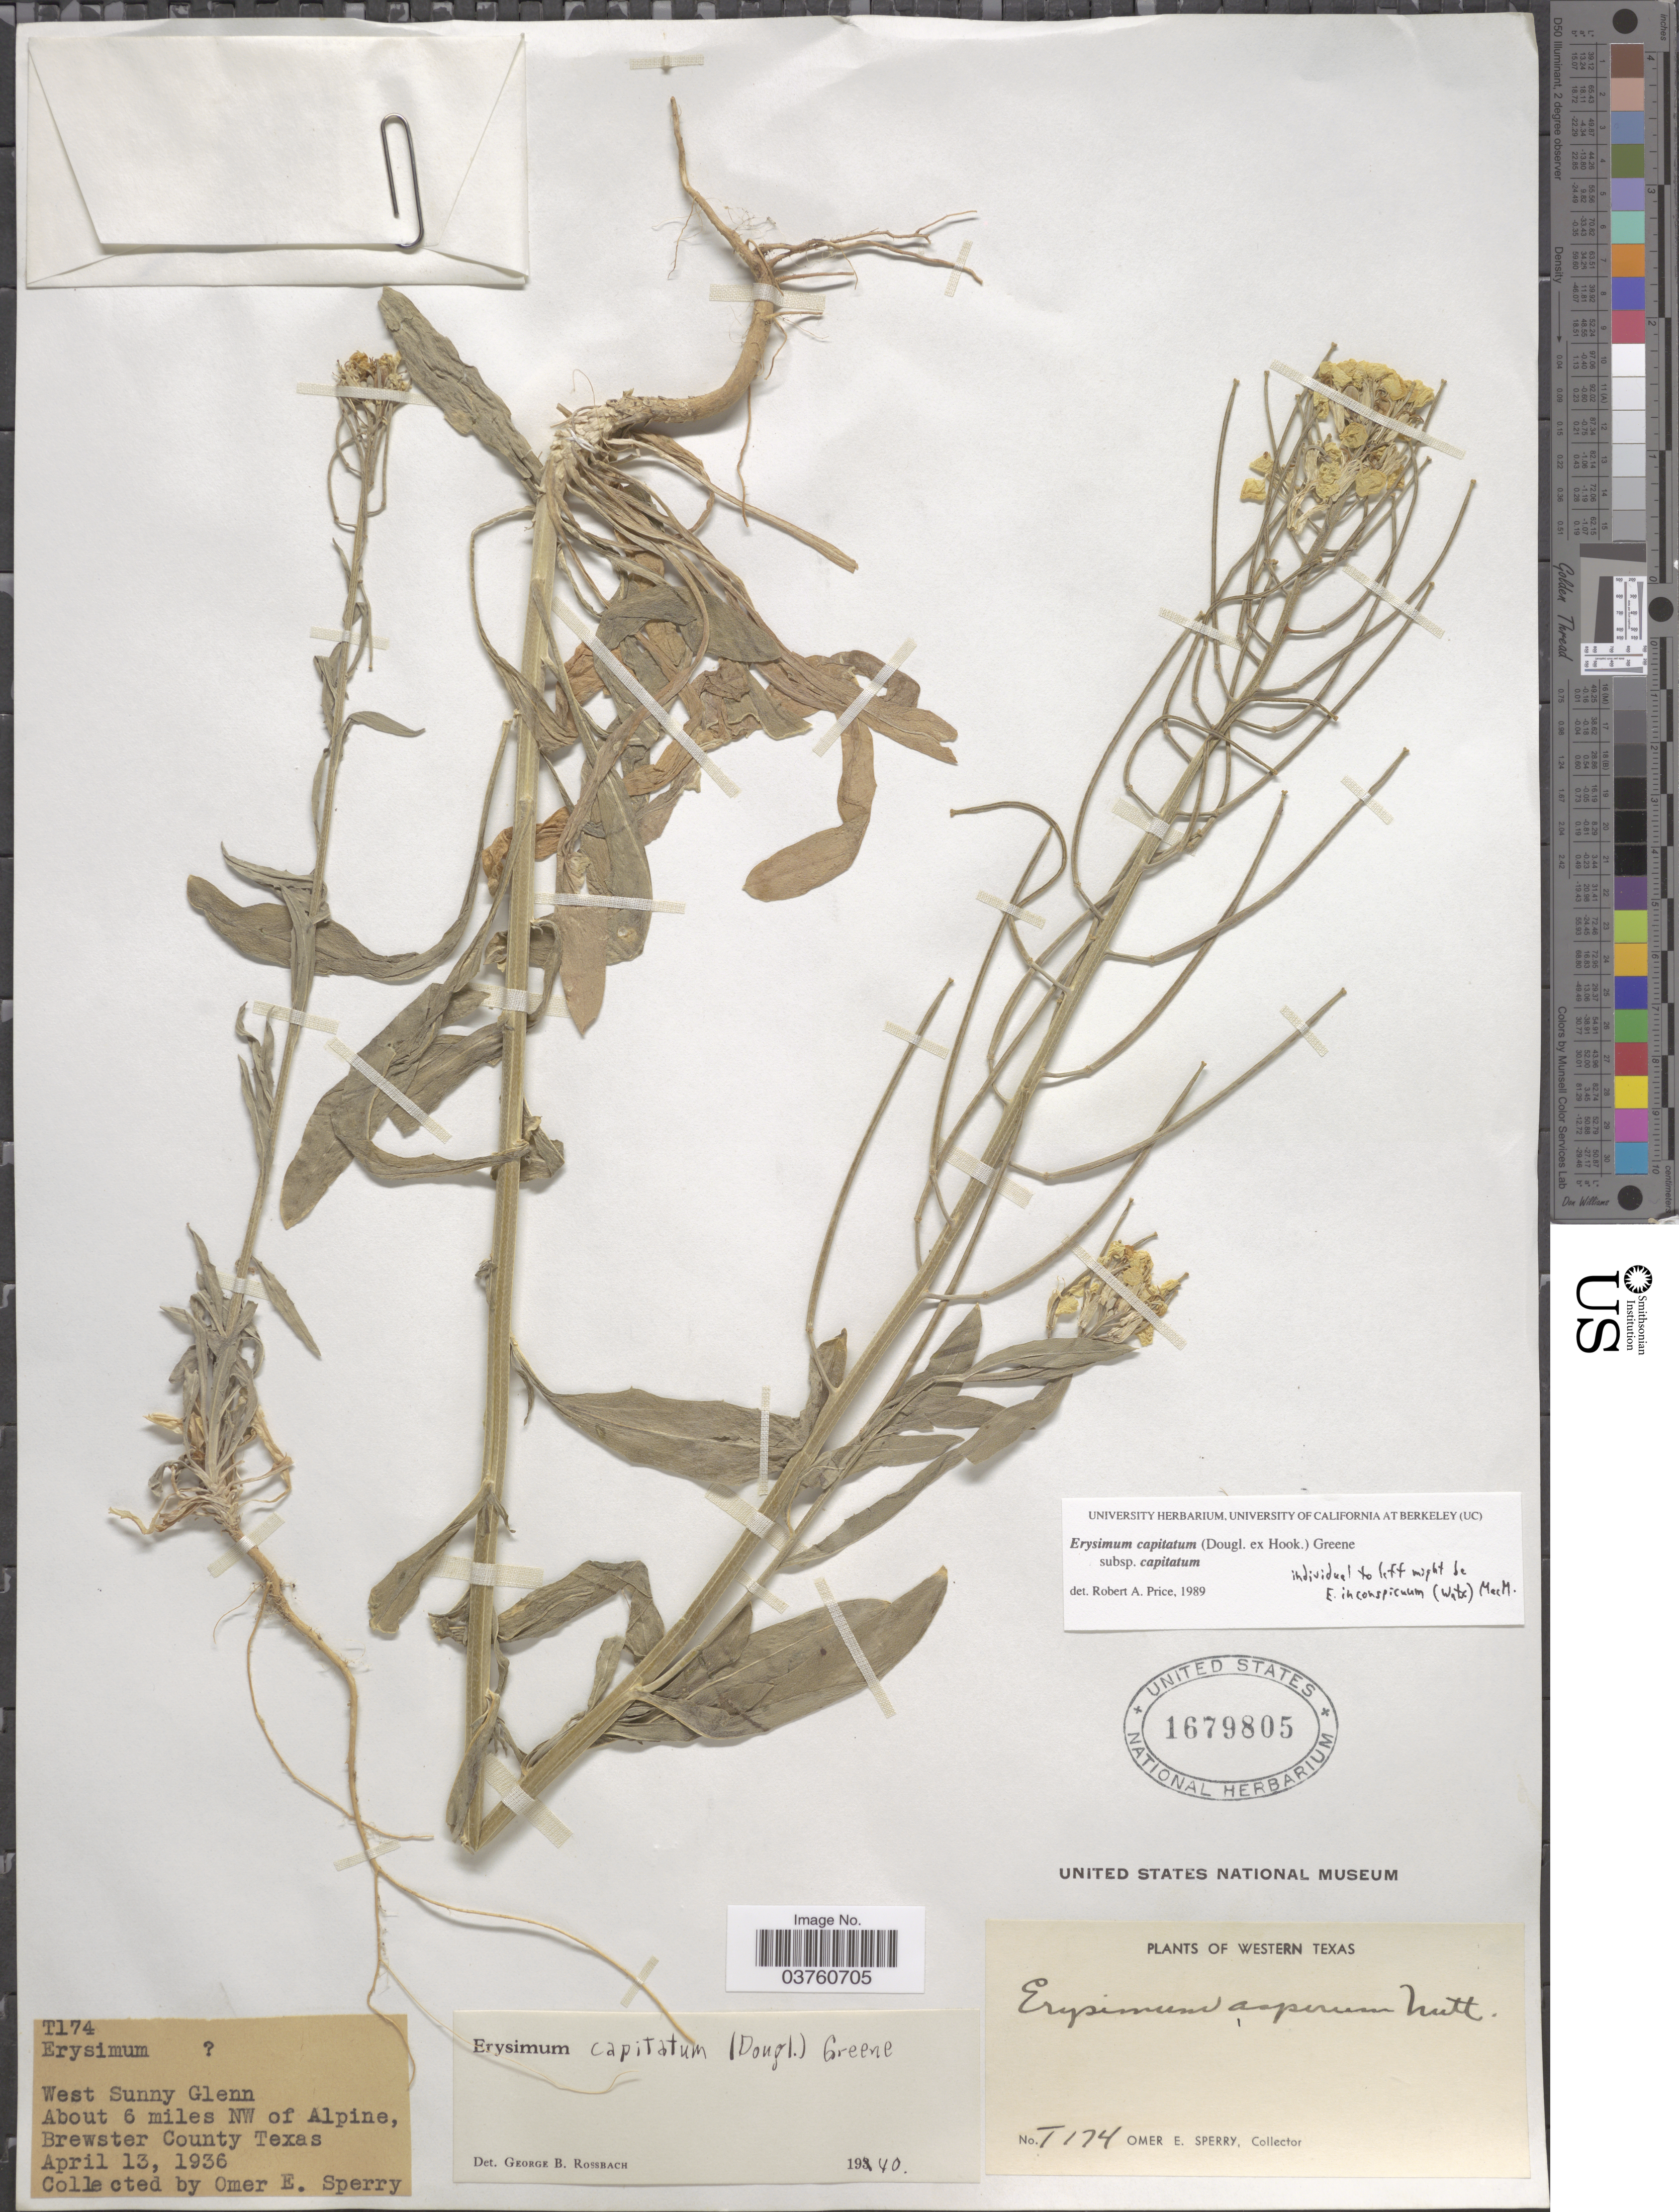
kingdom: Plantae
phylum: Tracheophyta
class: Magnoliopsida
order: Brassicales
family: Brassicaceae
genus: Erysimum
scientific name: Erysimum capitatum subsp. capitatum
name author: (Douglas ex Hook.) Greene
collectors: O. E. Sperry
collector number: T174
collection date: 1936-04-13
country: United States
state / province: Texas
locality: Western Texas. West Sunny Glenn. About 6 miles NW of Alpine, Brewster County.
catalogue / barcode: US 1679805